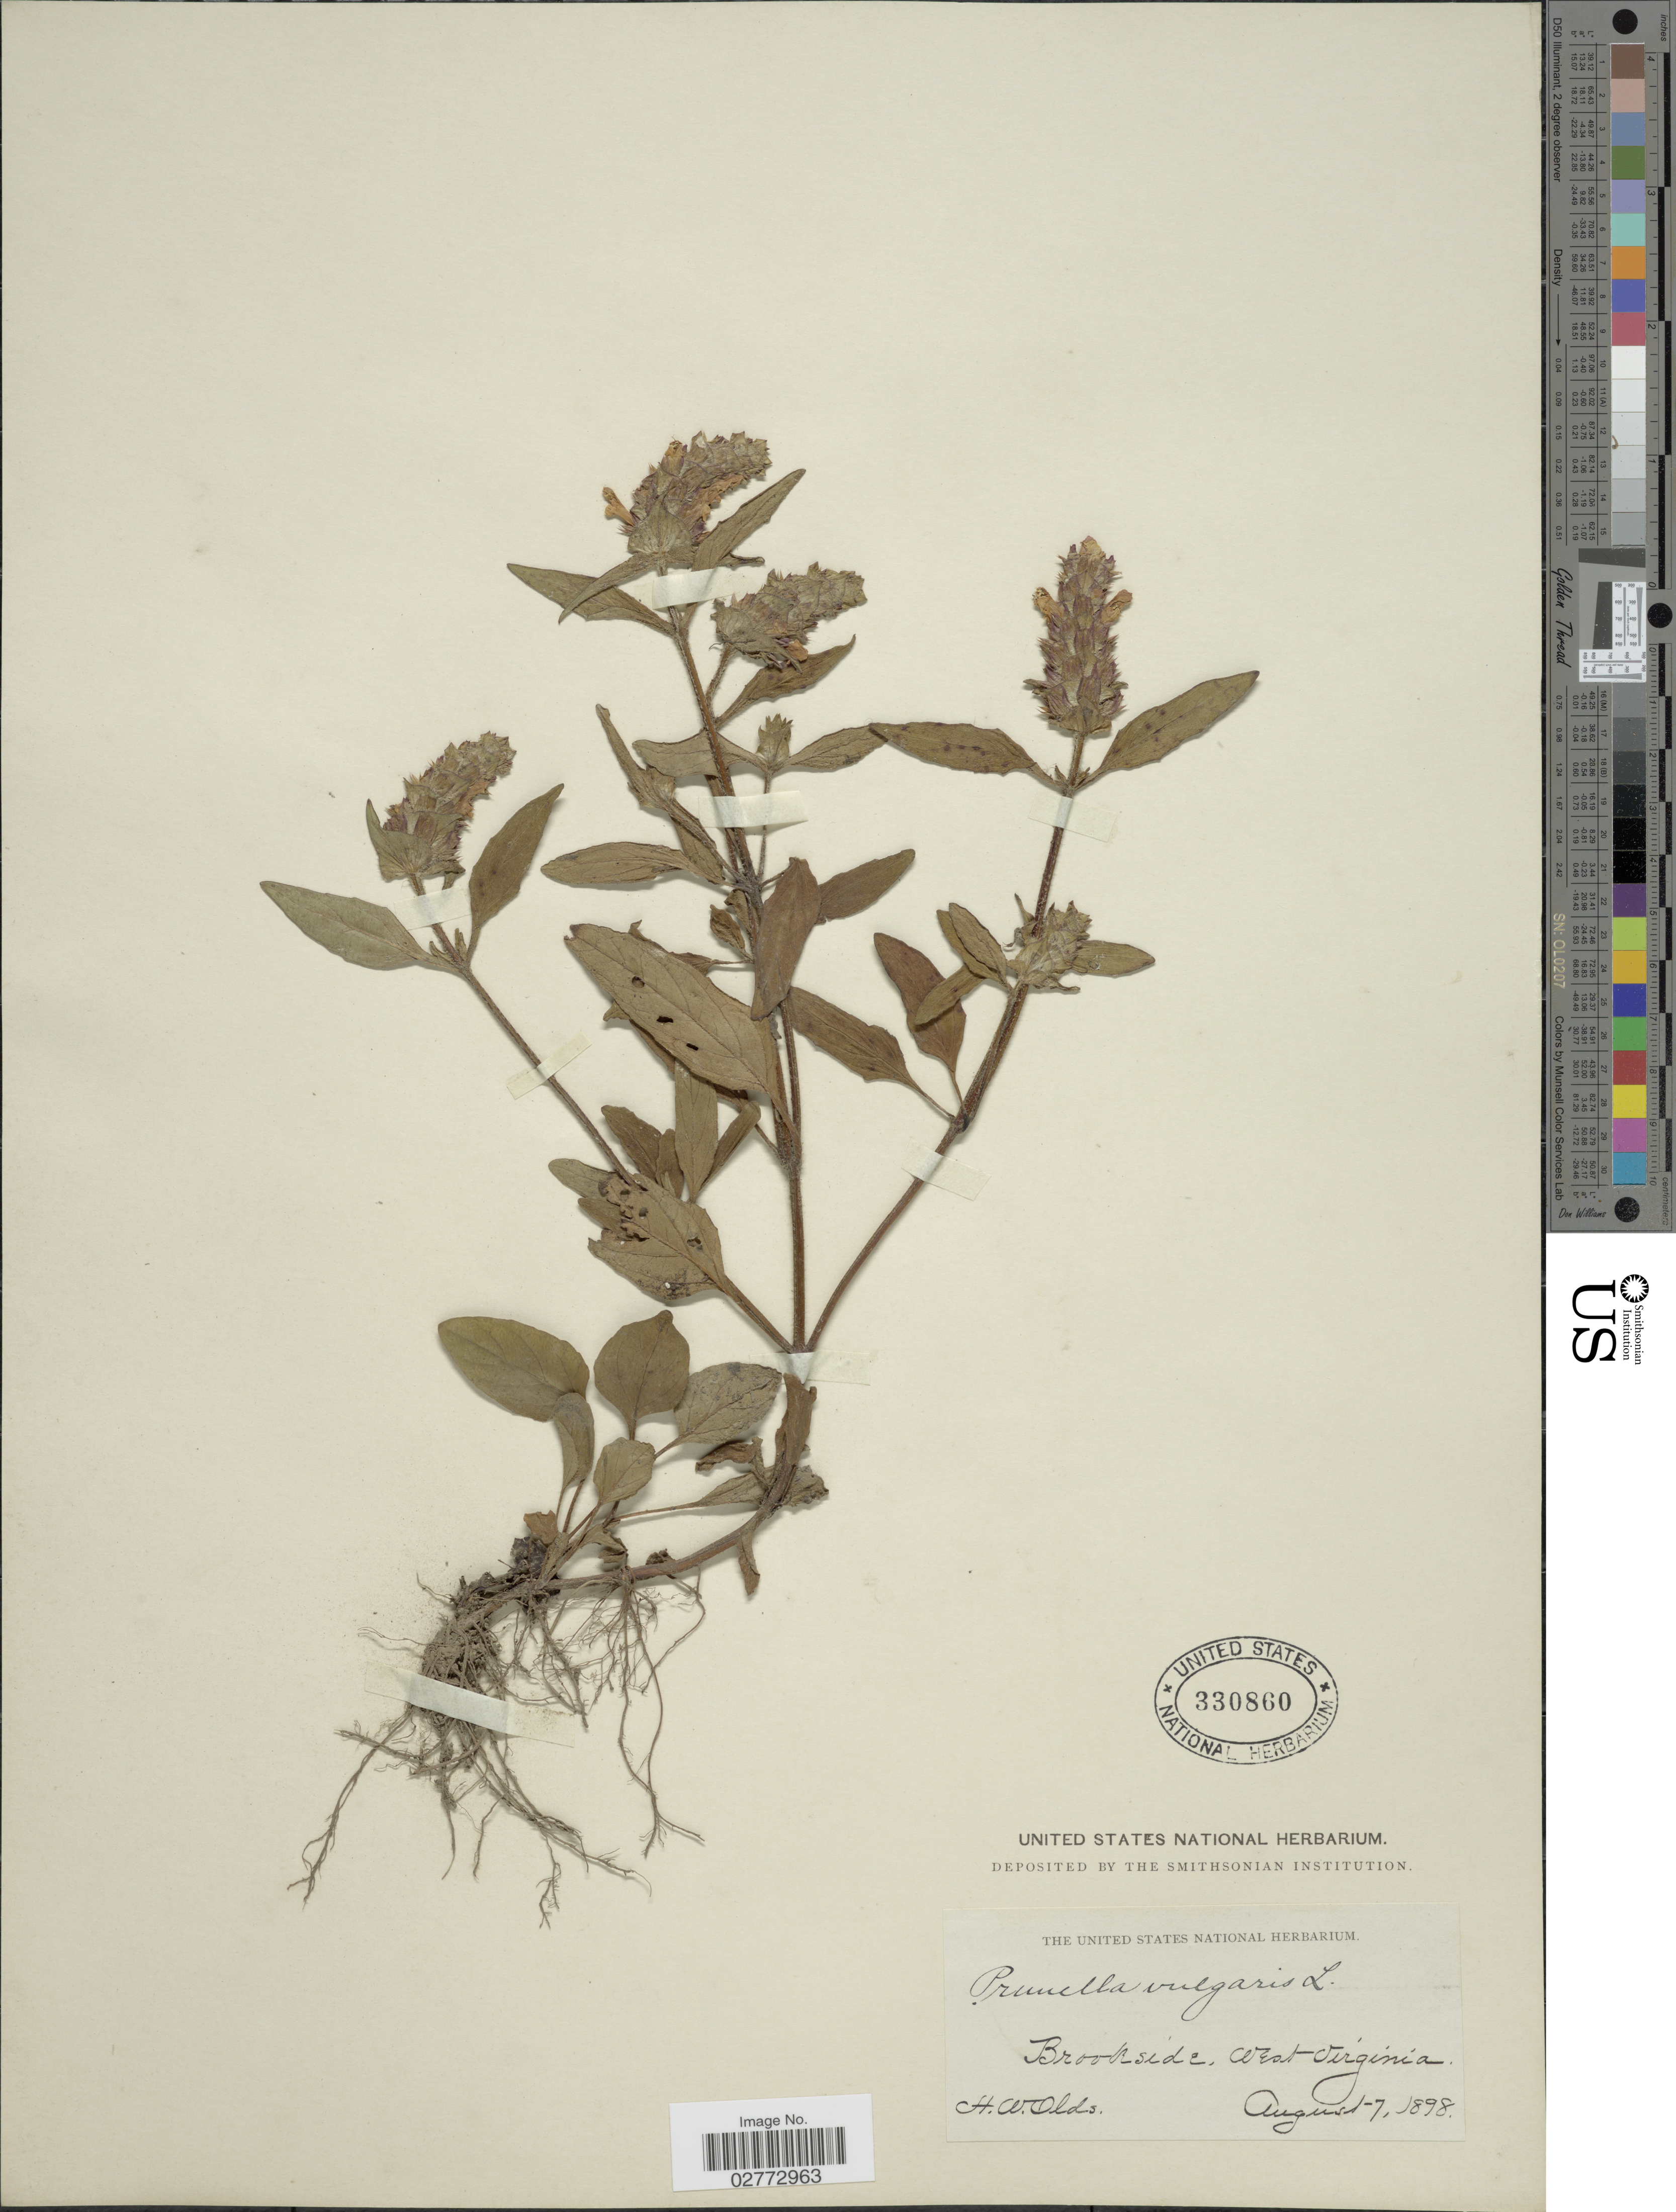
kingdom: Plantae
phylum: Tracheophyta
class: Magnoliopsida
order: Lamiales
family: Lamiaceae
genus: Prunella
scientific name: Prunella vulgaris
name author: L.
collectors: H. W. Olds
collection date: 1898-08-07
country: United States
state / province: West Virginia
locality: Brookside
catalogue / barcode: US 330860